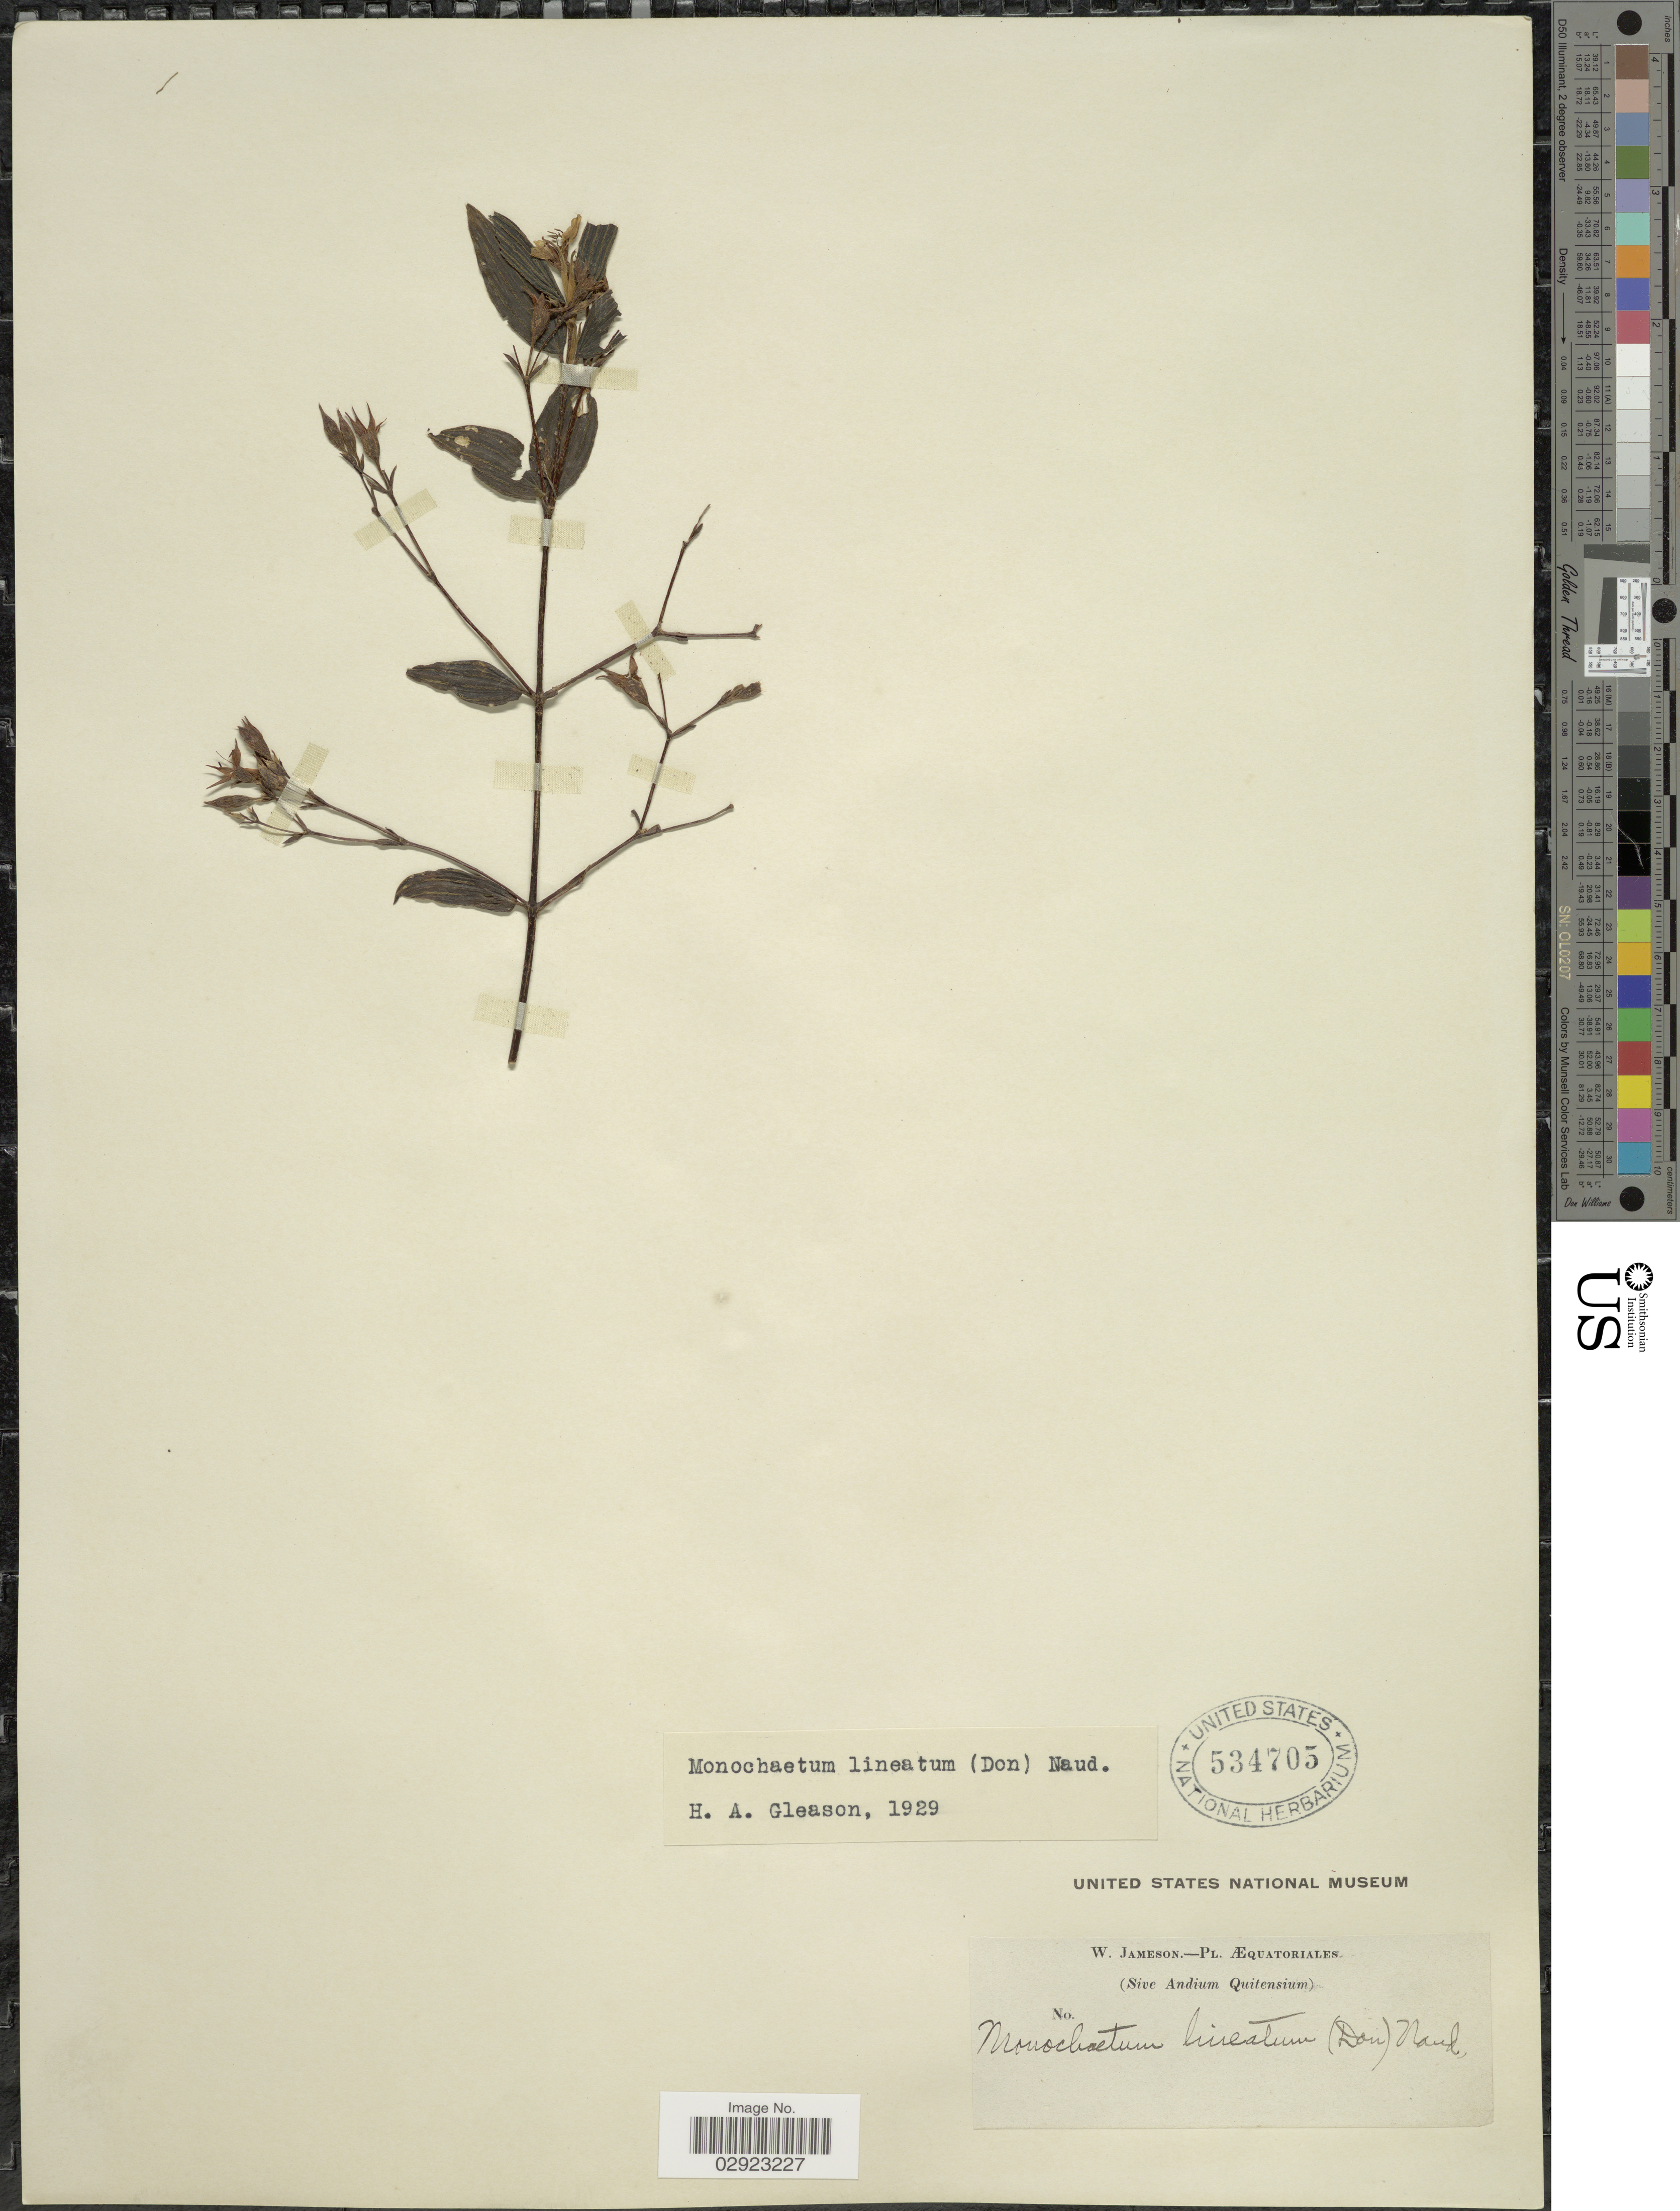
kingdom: Plantae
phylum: Tracheophyta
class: Magnoliopsida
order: Myrtales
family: Melastomataceae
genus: Monochaetum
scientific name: Monochaetum lineatum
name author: (D. Don) Naudin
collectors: W. Jameson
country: Ecuador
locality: Æquatoriales (Sive Andium Quitensium).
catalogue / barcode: US 534705